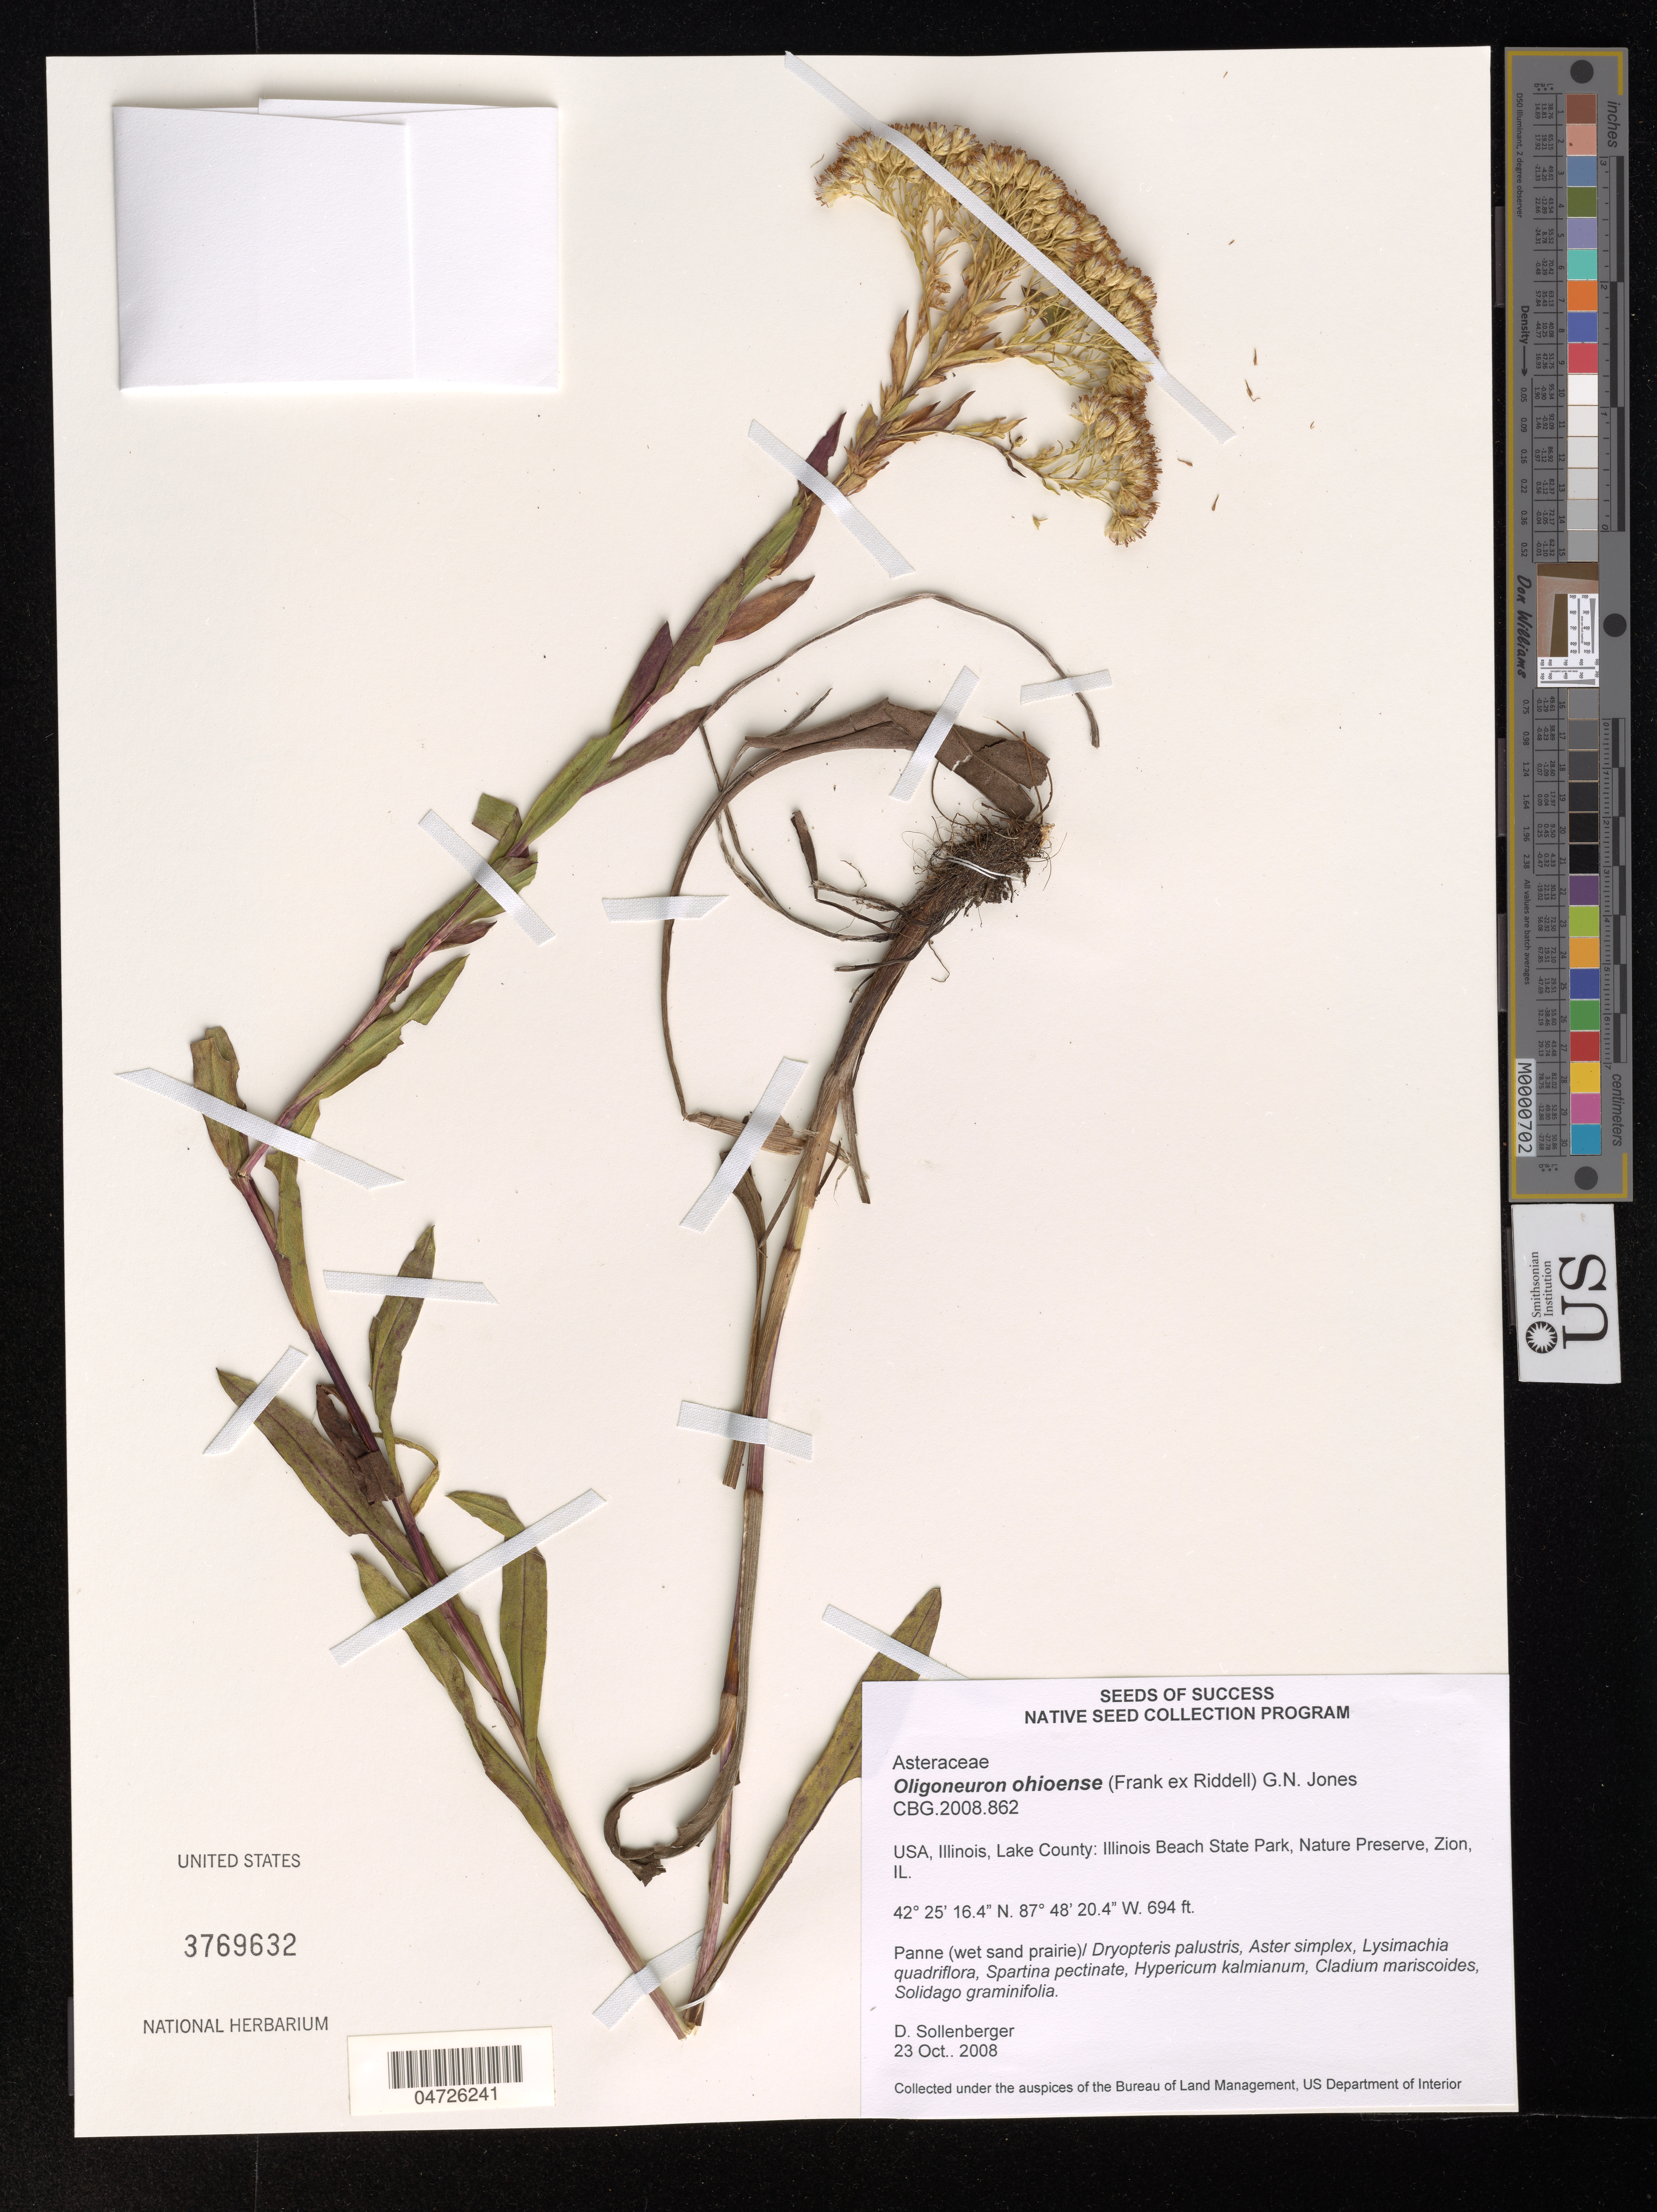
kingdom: Plantae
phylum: Tracheophyta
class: Magnoliopsida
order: Asterales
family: Asteraceae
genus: Oligoneuron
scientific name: Oligoneuron ohioense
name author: (Riddell) G.N. Jones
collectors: D. Sollenberger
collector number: CBG.2008.862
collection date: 2008-10-23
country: United States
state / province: Illinois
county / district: Lake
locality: Lake County: Illinois Beach State Park, Nature Preserve, Zion, IL.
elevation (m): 212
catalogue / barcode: US 3769632